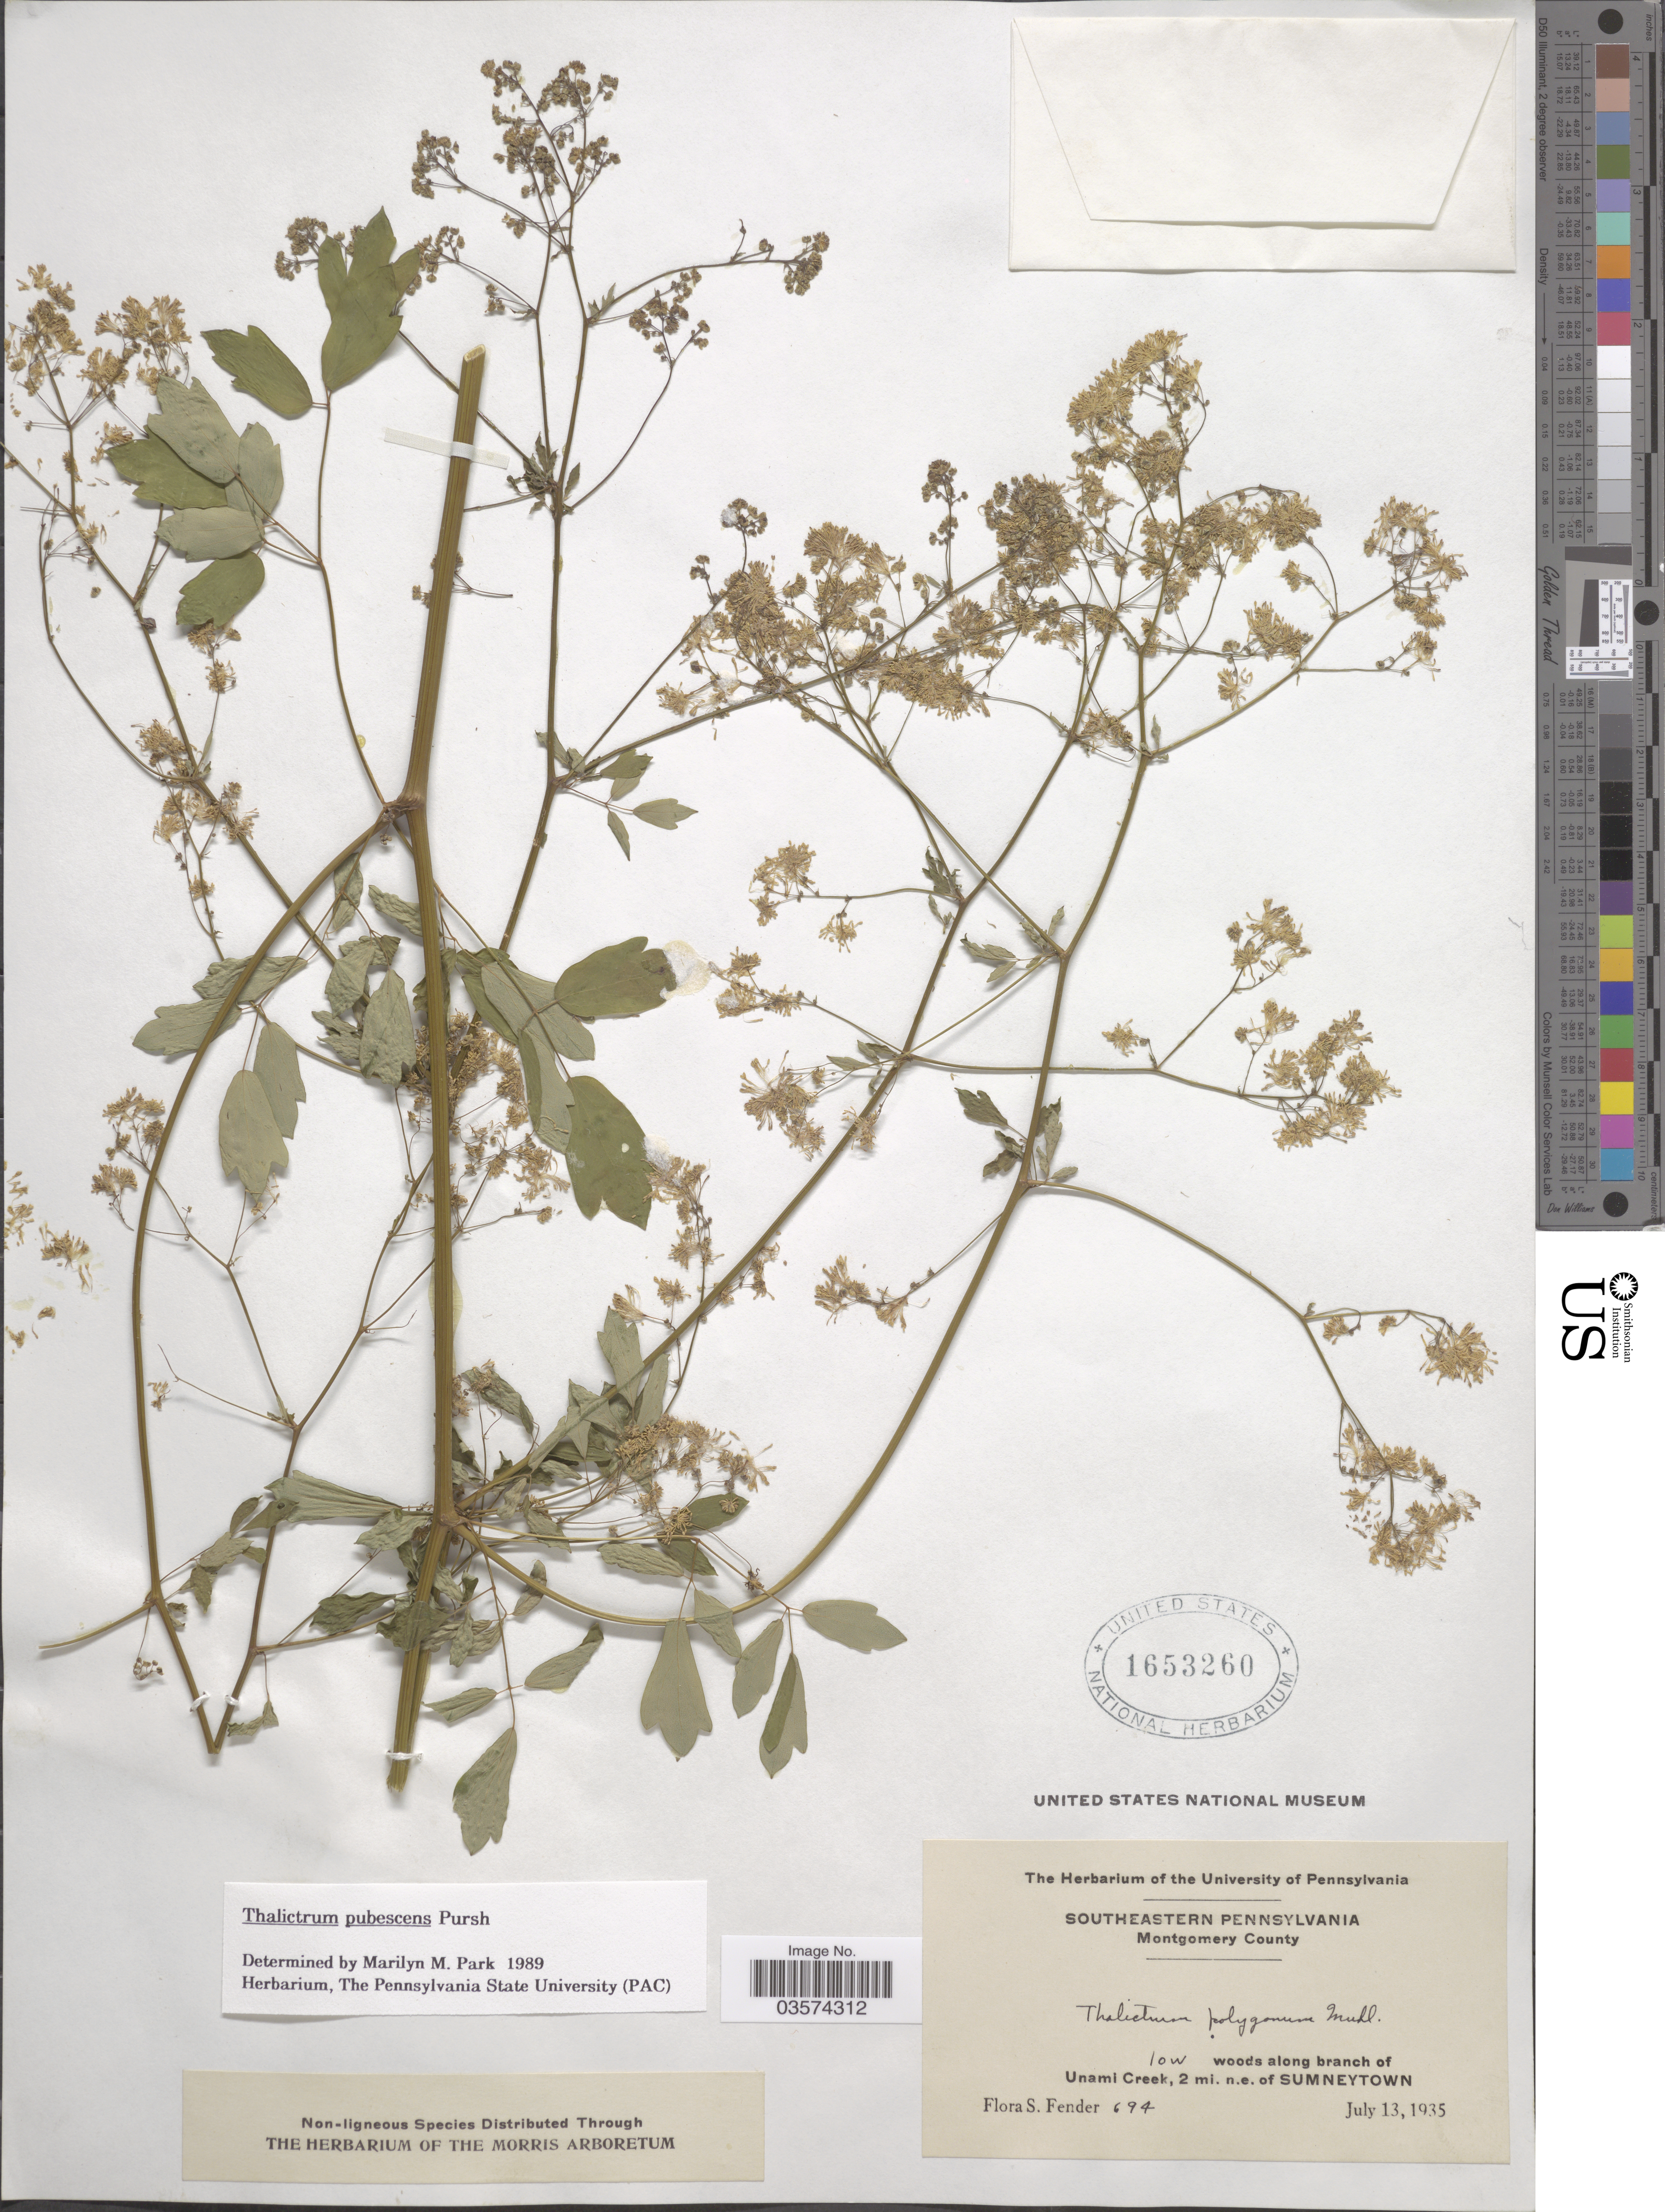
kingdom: Plantae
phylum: Tracheophyta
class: Magnoliopsida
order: Ranunculales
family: Ranunculaceae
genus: Thalictrum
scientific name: Thalictrum pubescens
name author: Pursh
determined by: Park, Marilyn Marqueen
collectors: F. Fender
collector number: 694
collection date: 1935-07-13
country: United States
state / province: Pennsylvania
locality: Southeastern Pennsylvania. Montgomery County. low woods along branch of Unami Creek, 2 mi. n.e. of Sumneytown.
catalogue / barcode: US 1653260